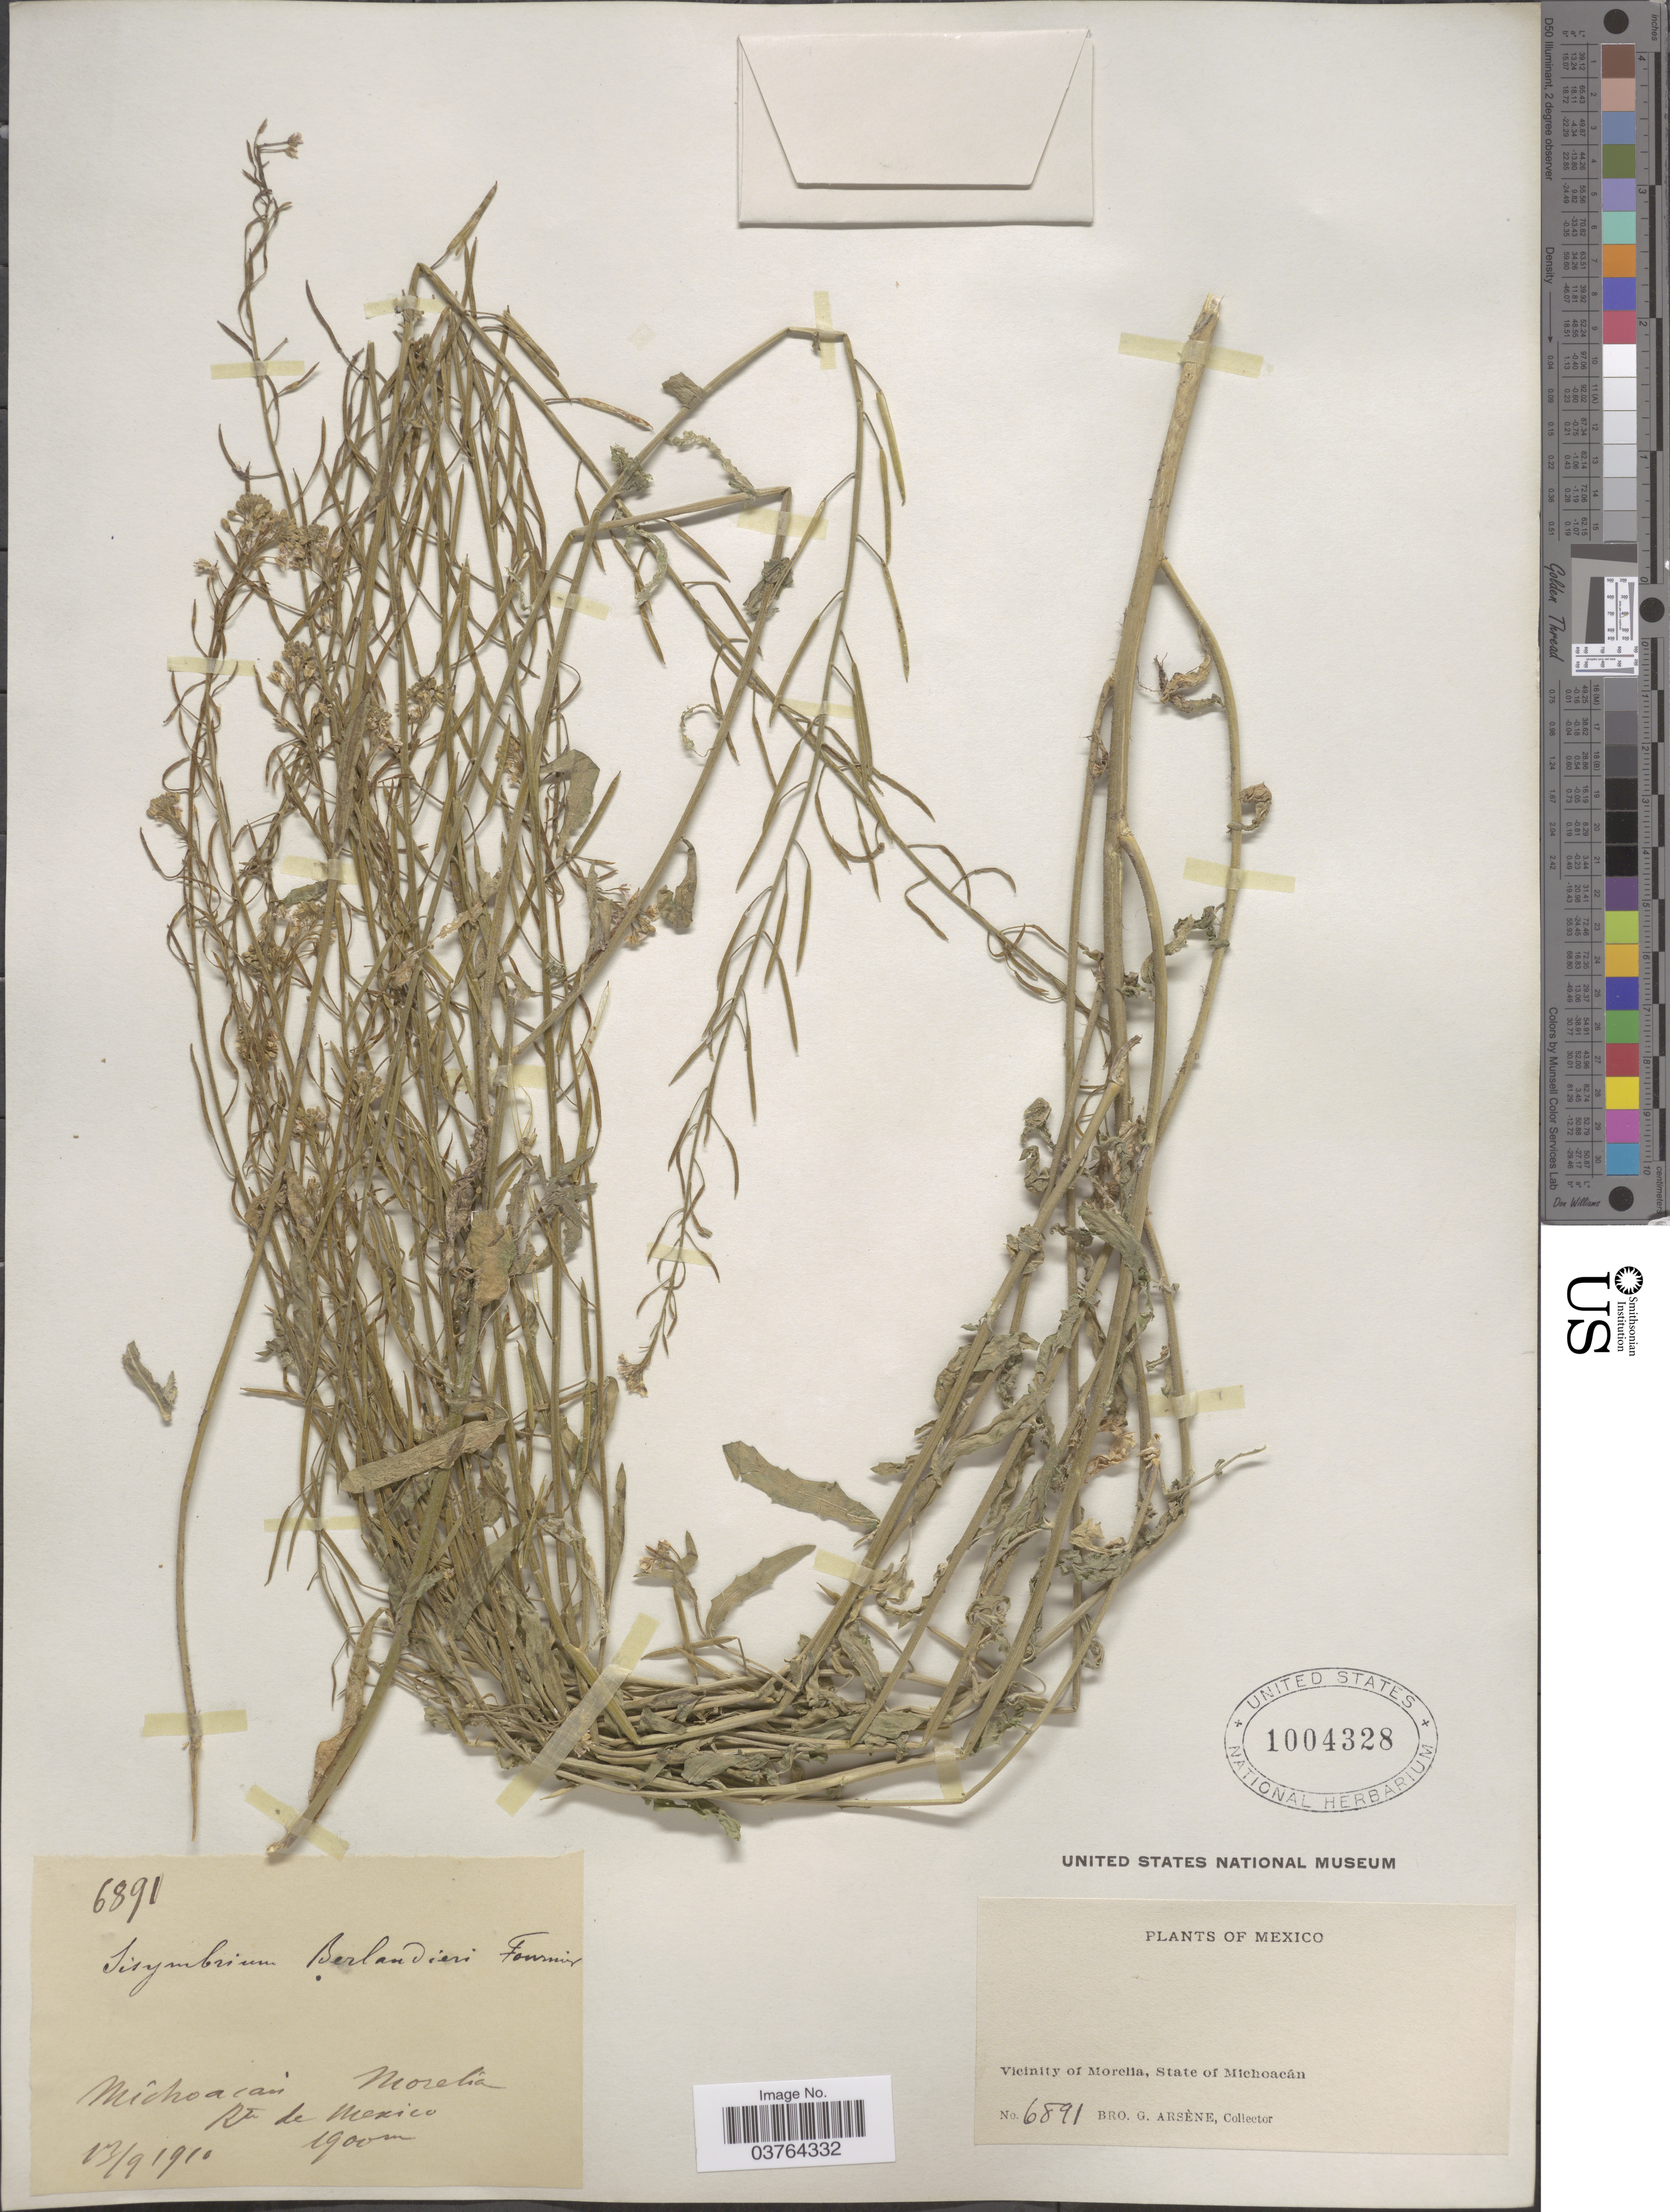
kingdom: Plantae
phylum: Tracheophyta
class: Magnoliopsida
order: Brassicales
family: Brassicaceae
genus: Halimolobos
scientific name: Halimolobos berlandieri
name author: O.E. Schulz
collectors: Bro. G. Arsène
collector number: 6891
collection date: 1910-09-13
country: Mexico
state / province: Michoacán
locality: Vicinity of Morelia. Rte de Mexico.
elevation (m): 1900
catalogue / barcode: US 1004328